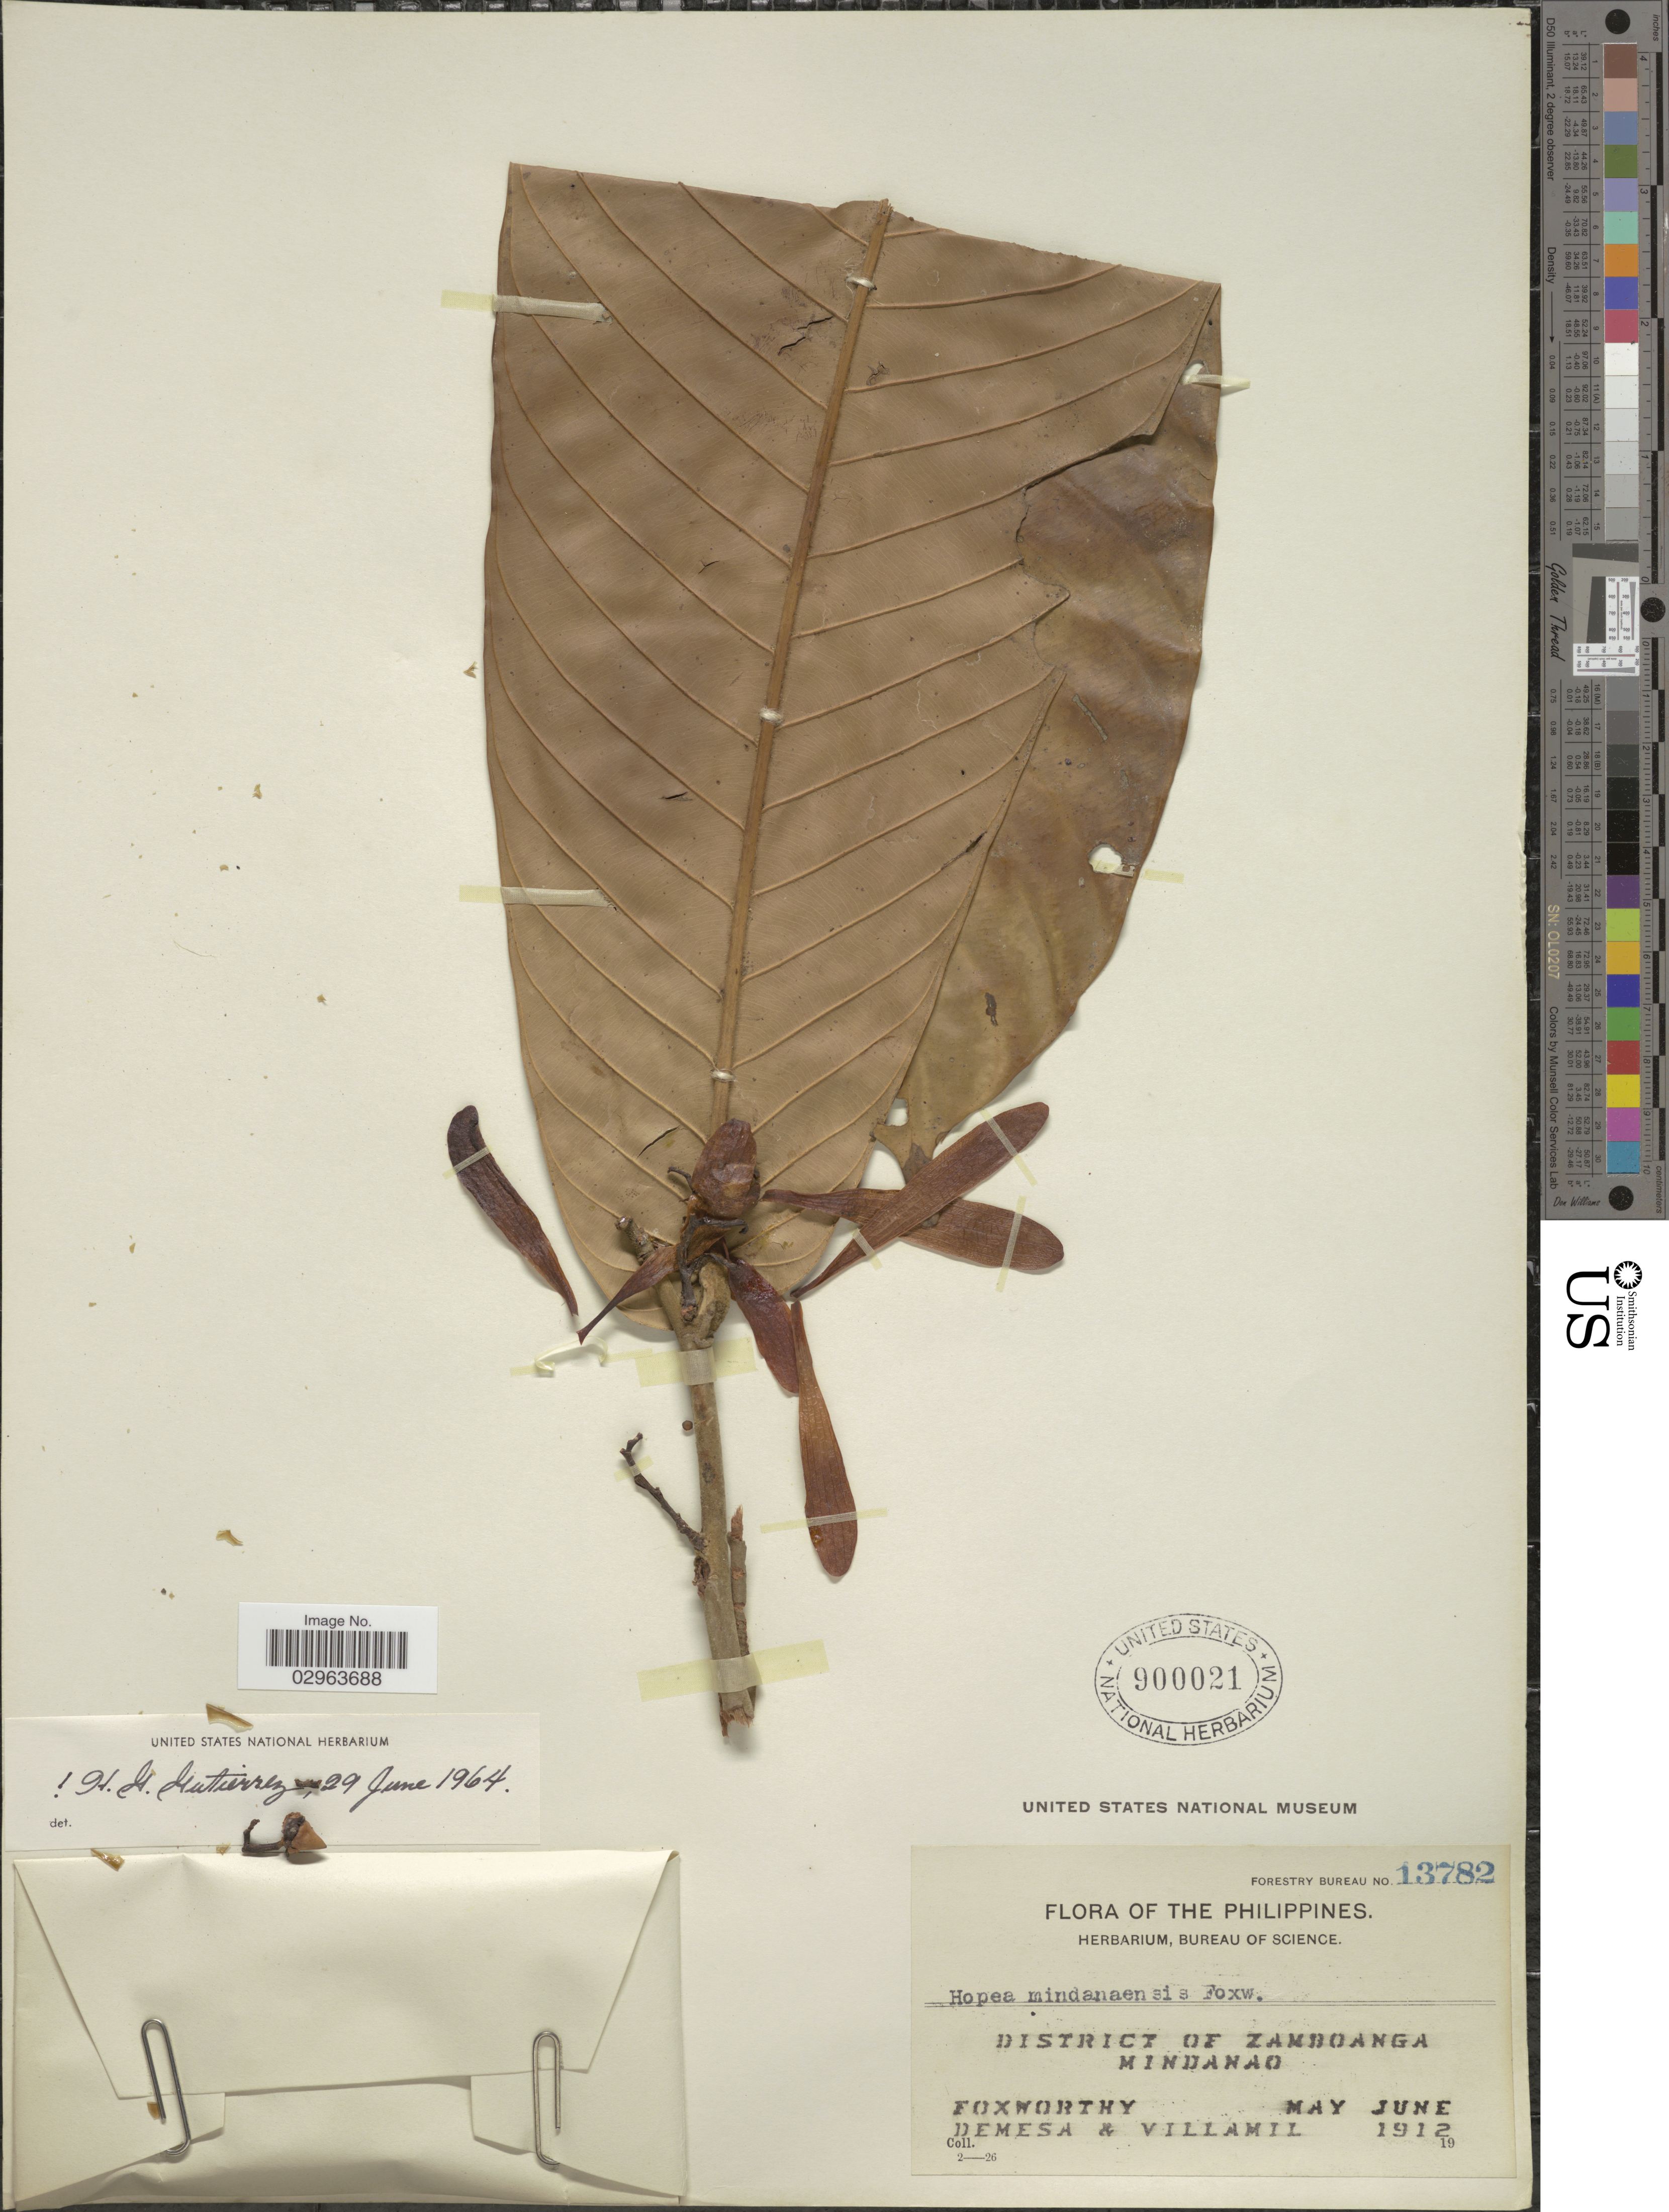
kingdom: Plantae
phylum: Tracheophyta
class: Magnoliopsida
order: Malvales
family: Dipterocarpaceae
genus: Hopea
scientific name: Hopea mindanensis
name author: Foxw.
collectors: Foxworthy, Demesa & Villamil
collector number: Forestry Bureau 13782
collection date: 1912-05/1912-06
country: Philippines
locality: District of Zamboanga. Mindanao.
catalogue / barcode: US 900021